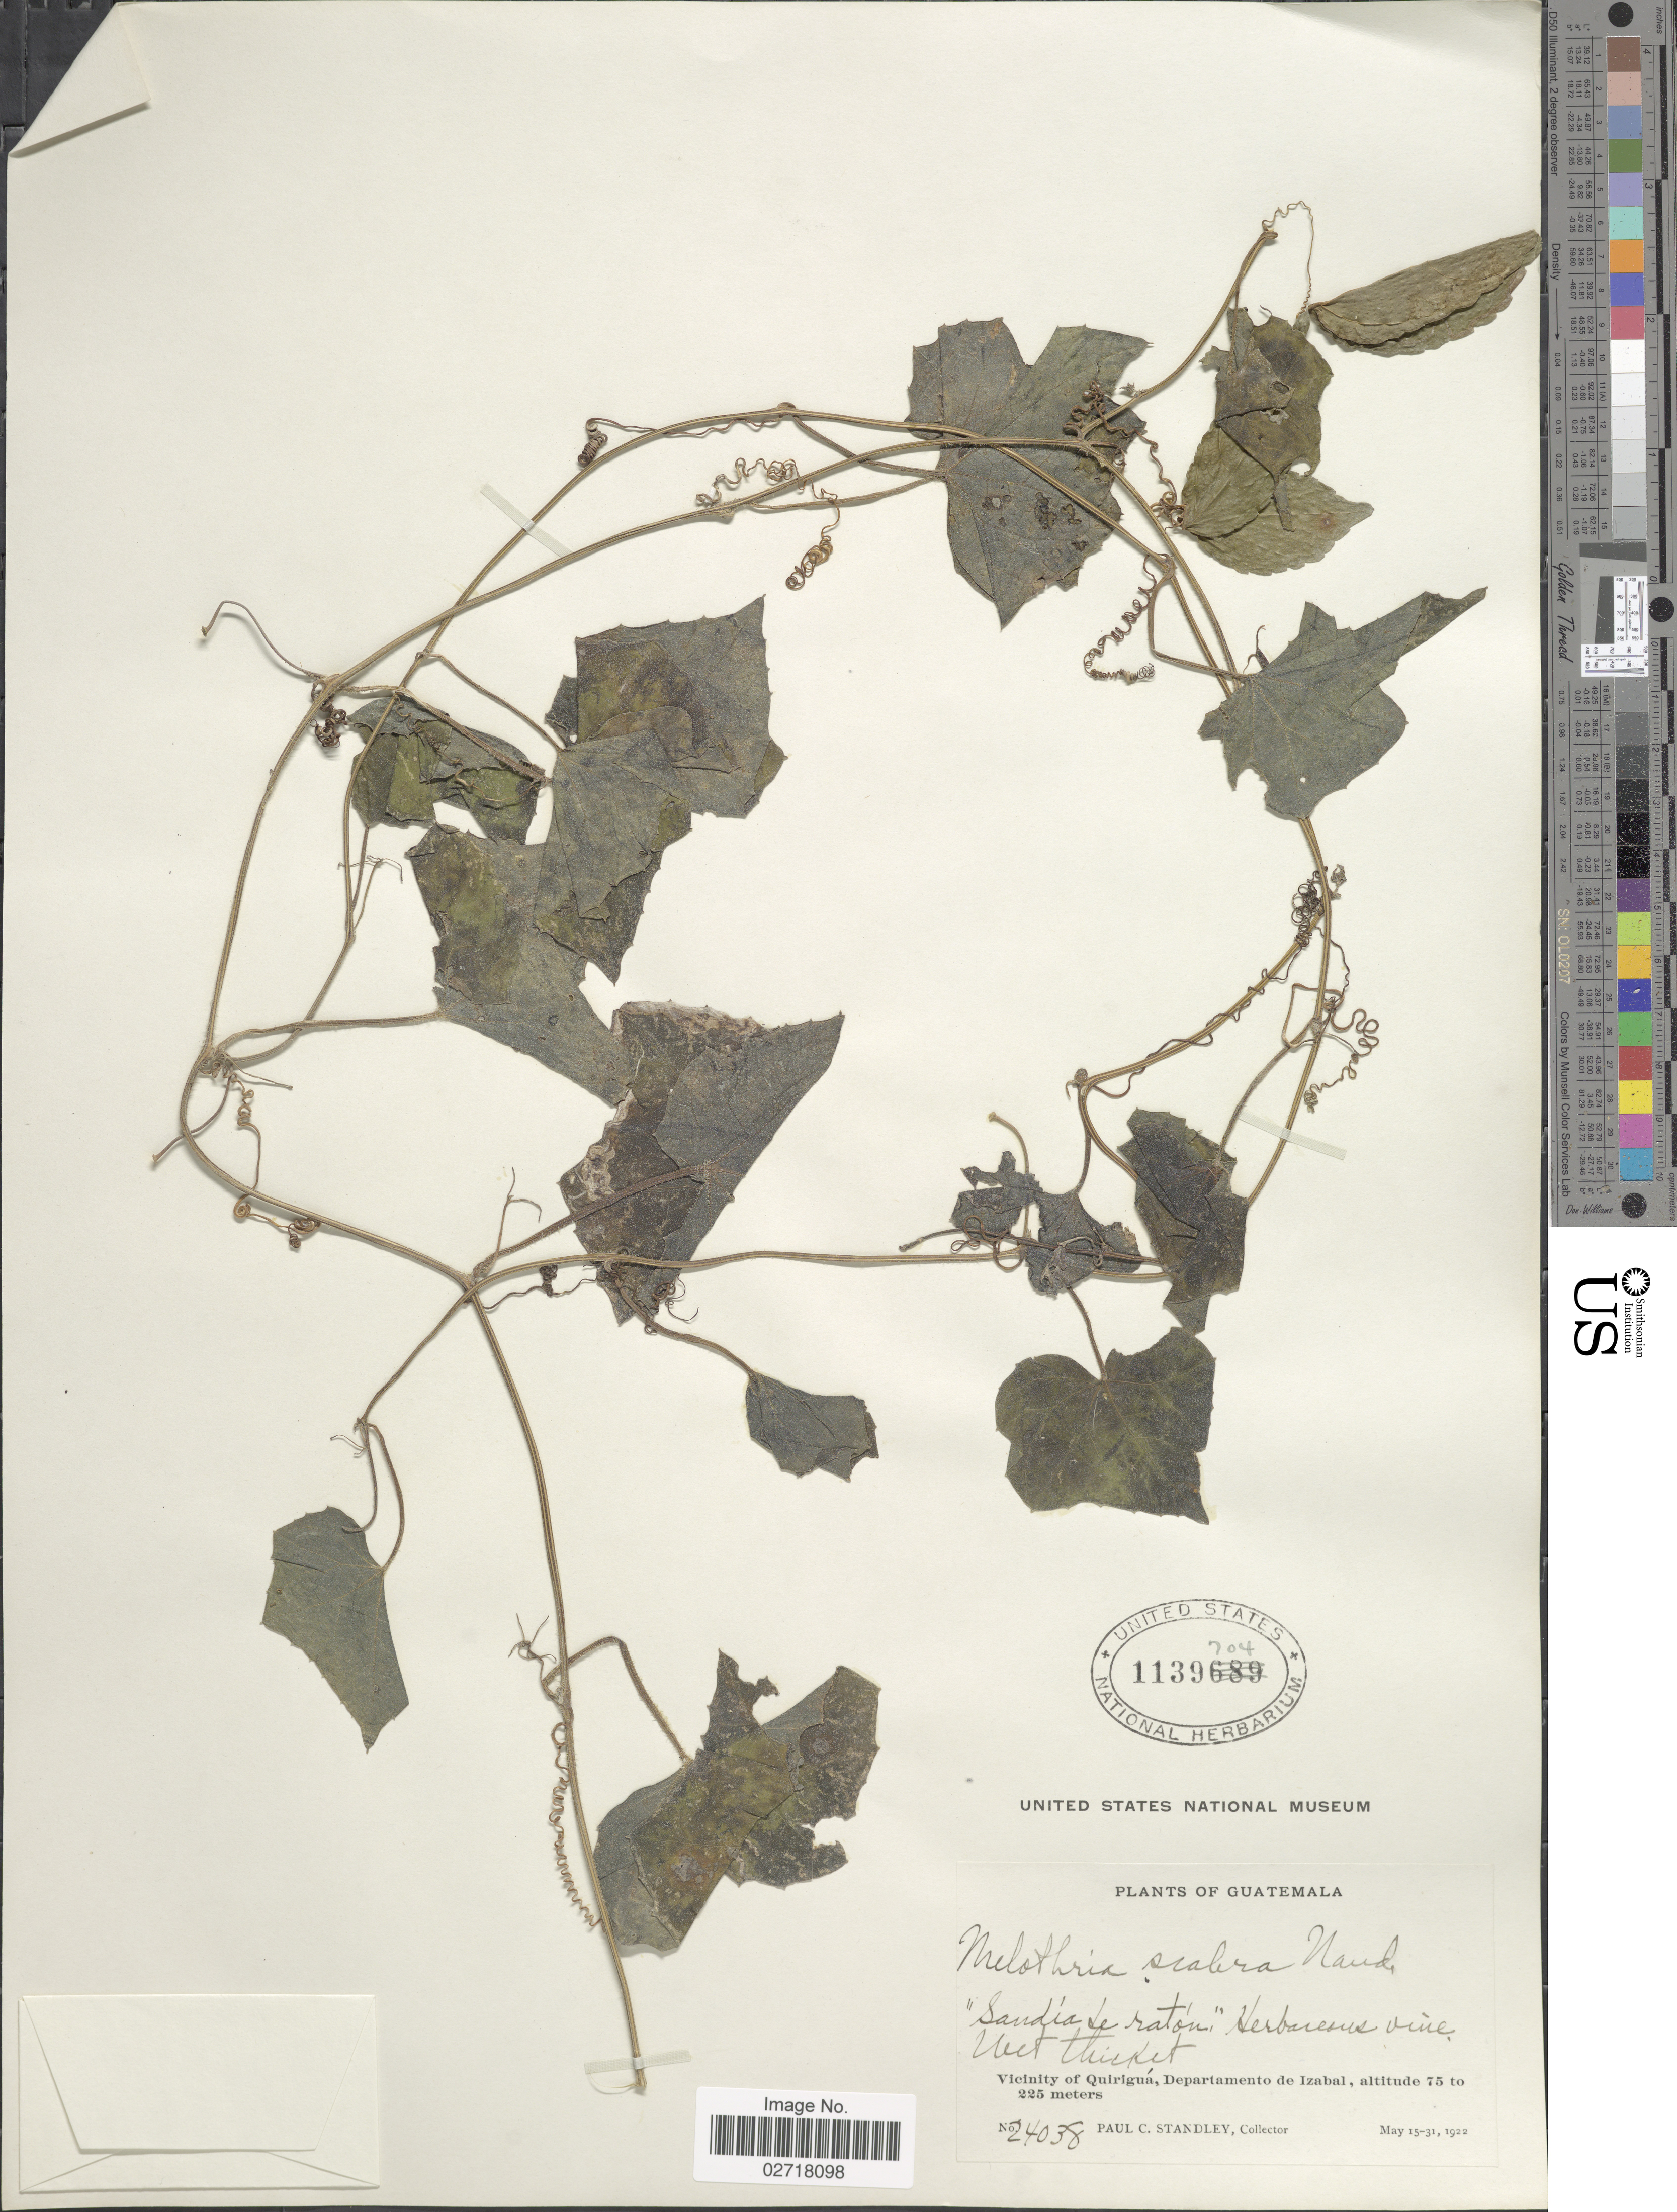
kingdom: Plantae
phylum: Tracheophyta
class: Magnoliopsida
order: Cucurbitales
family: Cucurbitaceae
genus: Melothria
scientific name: Melothria scabra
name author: Naudin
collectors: P. C. Standley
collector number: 24038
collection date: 1922-05-15/1922-05-31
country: Guatemala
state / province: Izabal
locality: Vicinity of Quirigua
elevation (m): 75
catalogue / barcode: US 1139704